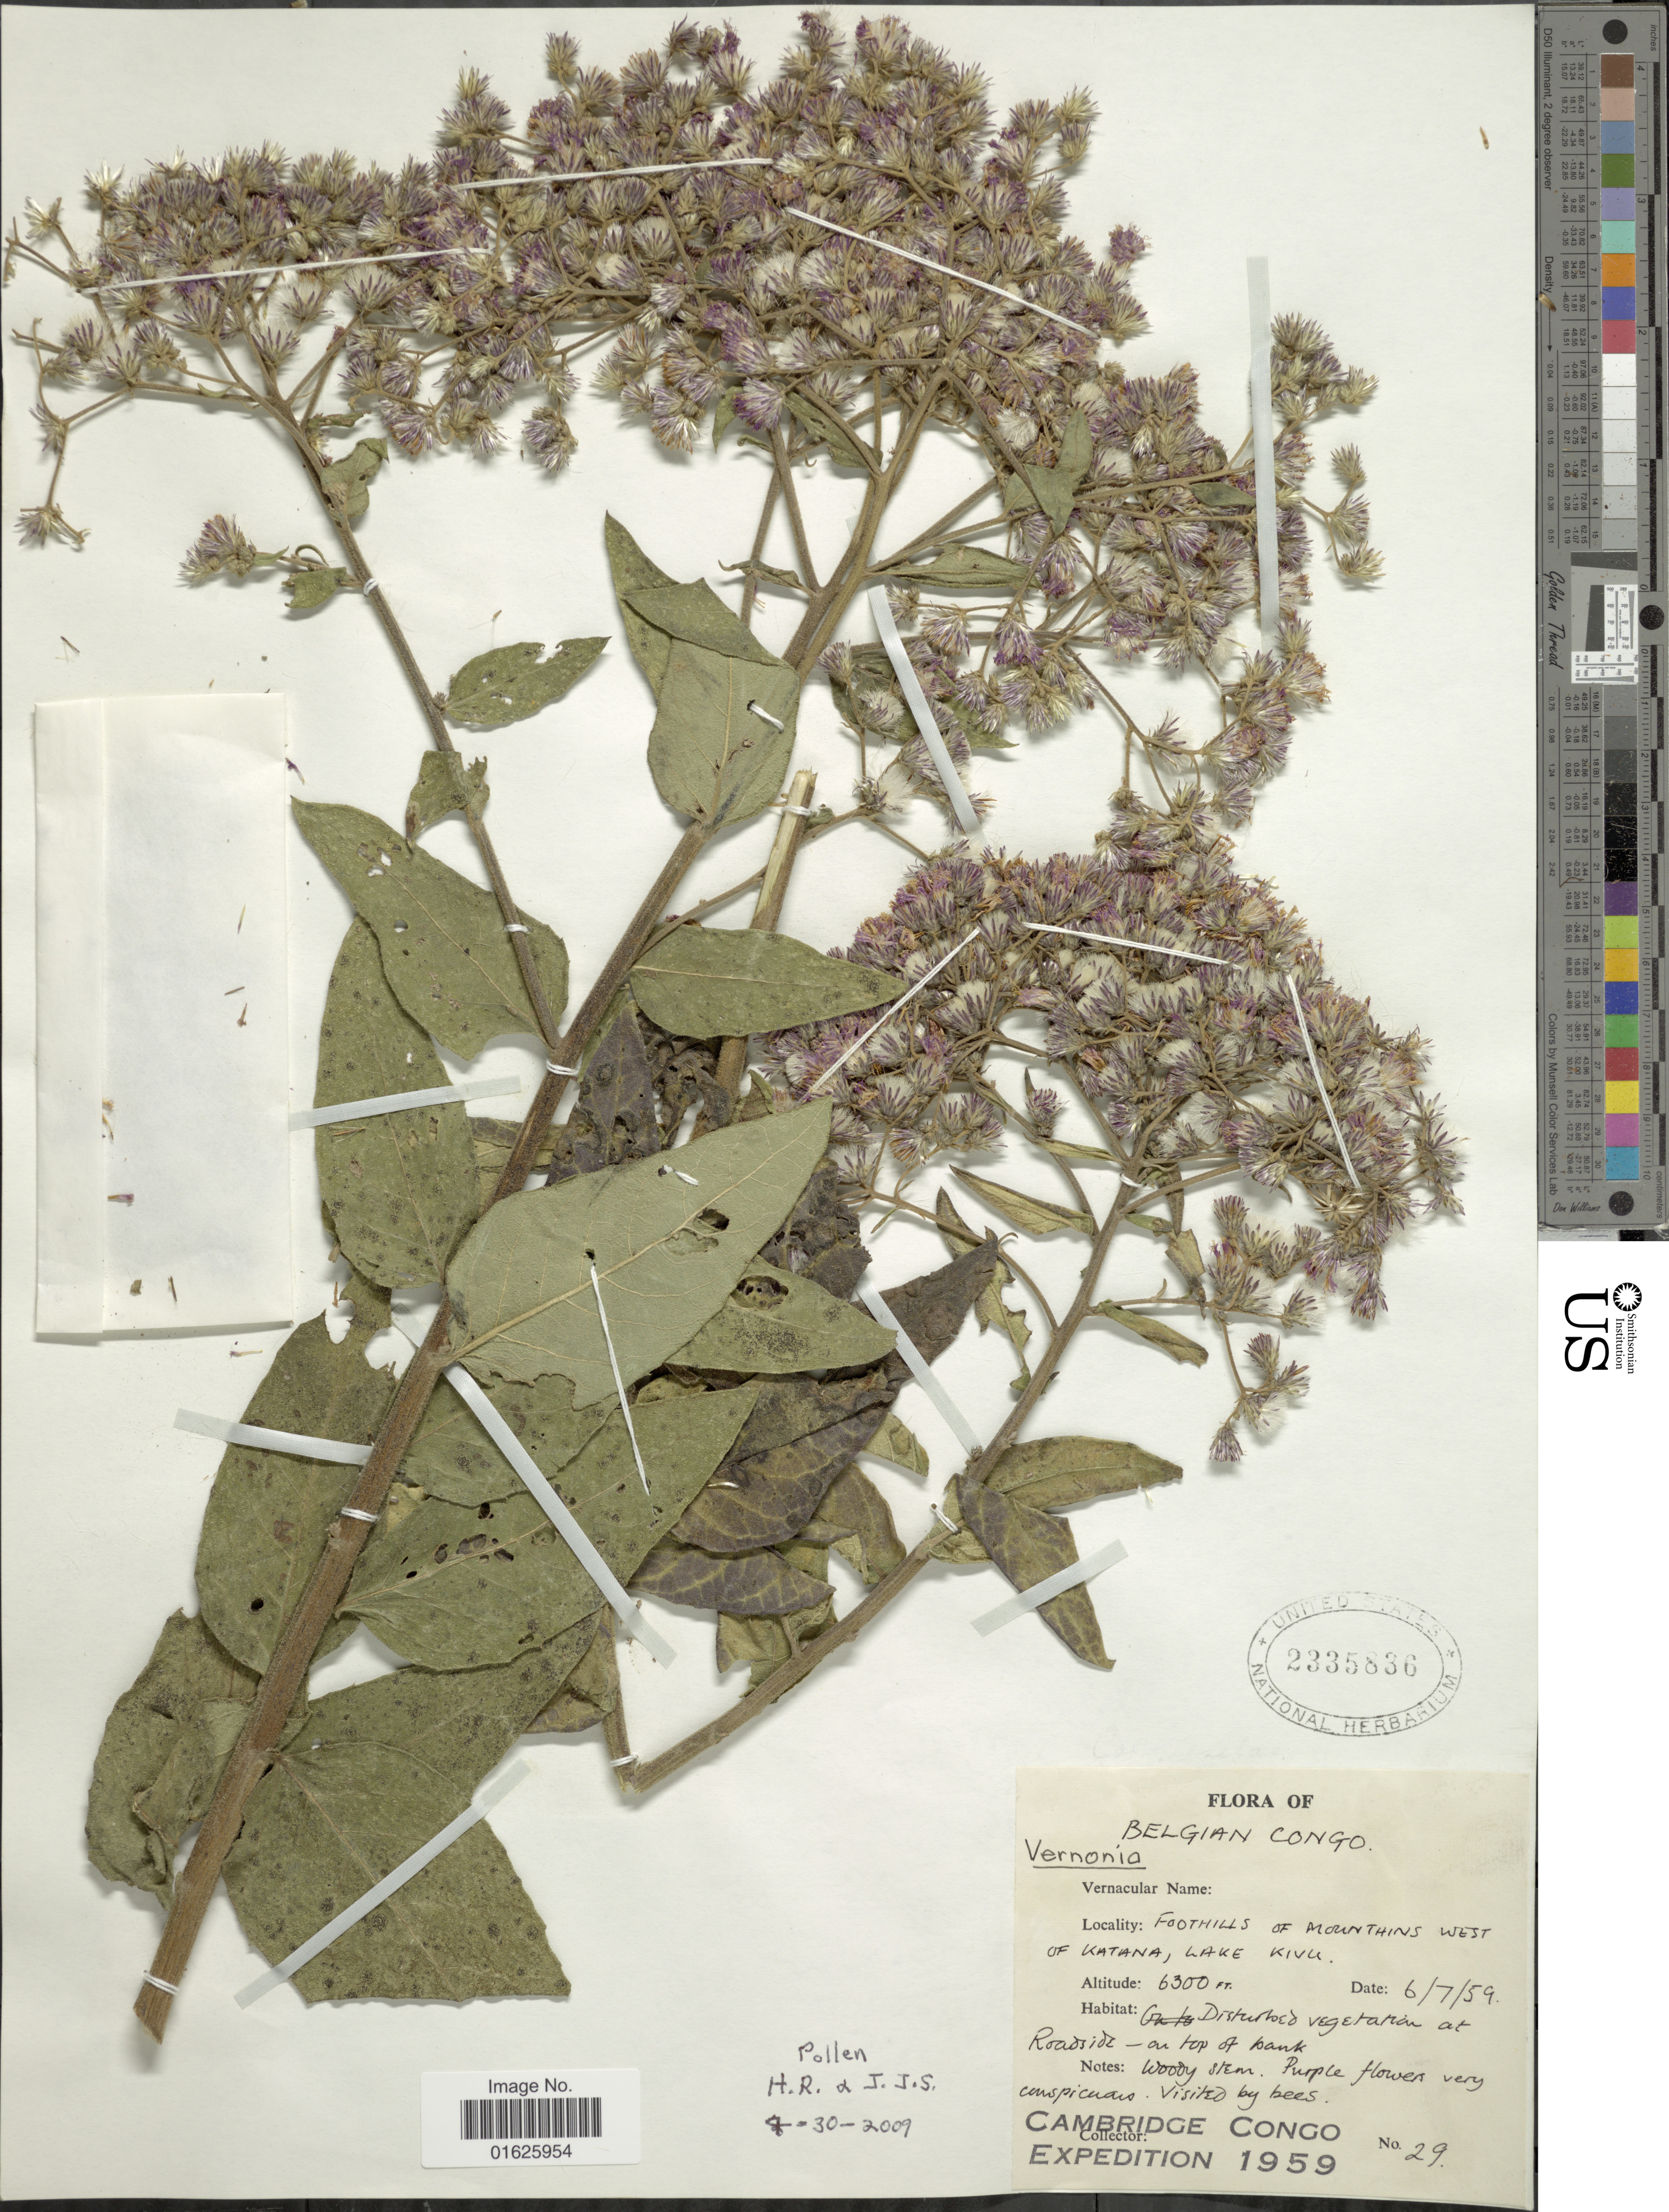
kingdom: Plantae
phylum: Tracheophyta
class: Magnoliopsida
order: Asterales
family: Asteraceae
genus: Orbivestus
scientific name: Orbivestus sp.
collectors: Cambridge Congo Expedition 1959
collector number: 29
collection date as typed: Transcribed d/m/y: 6/7/59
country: Congo, Democratic Republic of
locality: Belgian Congo, Foothill of mountains west of Katana, lake kivu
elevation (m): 1920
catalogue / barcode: US 2335836